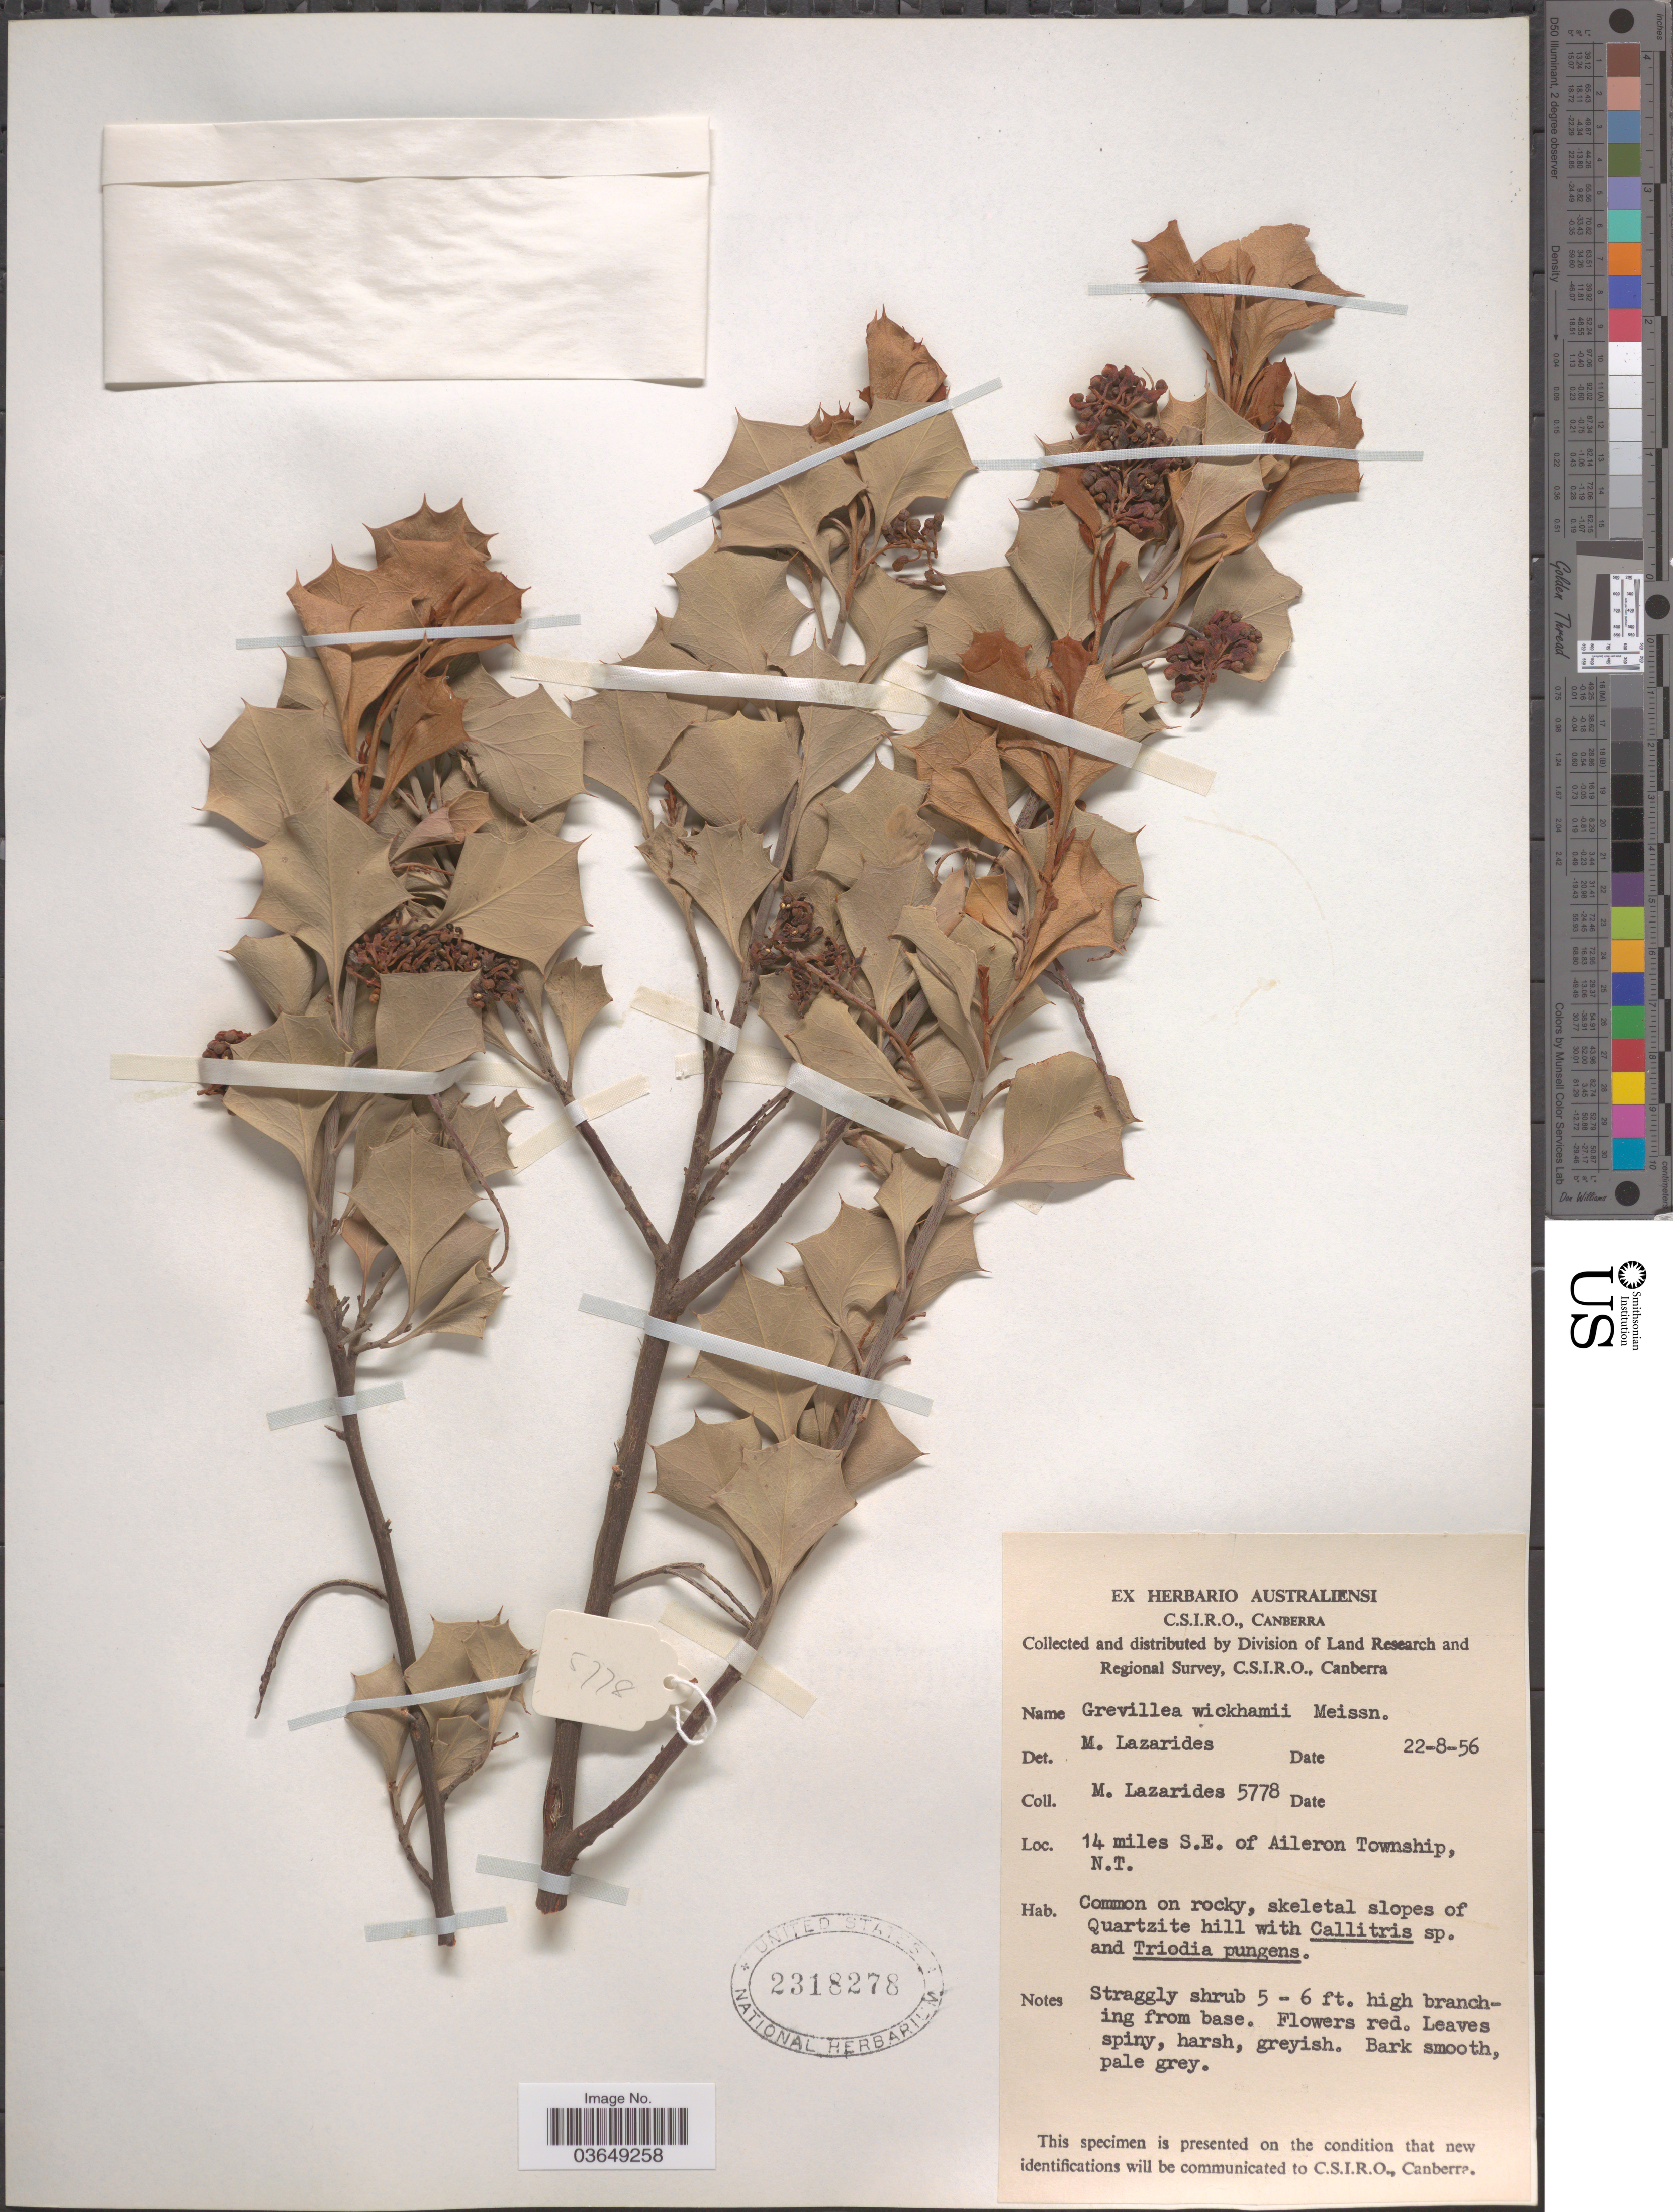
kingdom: Plantae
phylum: Tracheophyta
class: Magnoliopsida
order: Proteales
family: Proteaceae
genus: Grevillea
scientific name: Grevillea wickhamii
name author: Meisn.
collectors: M. Lazarides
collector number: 5778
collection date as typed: Transcribed d/m/y: 22/8/56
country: Australia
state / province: Northern Territory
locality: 14 miles S.E. of Aileron Township.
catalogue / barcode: US 2318278